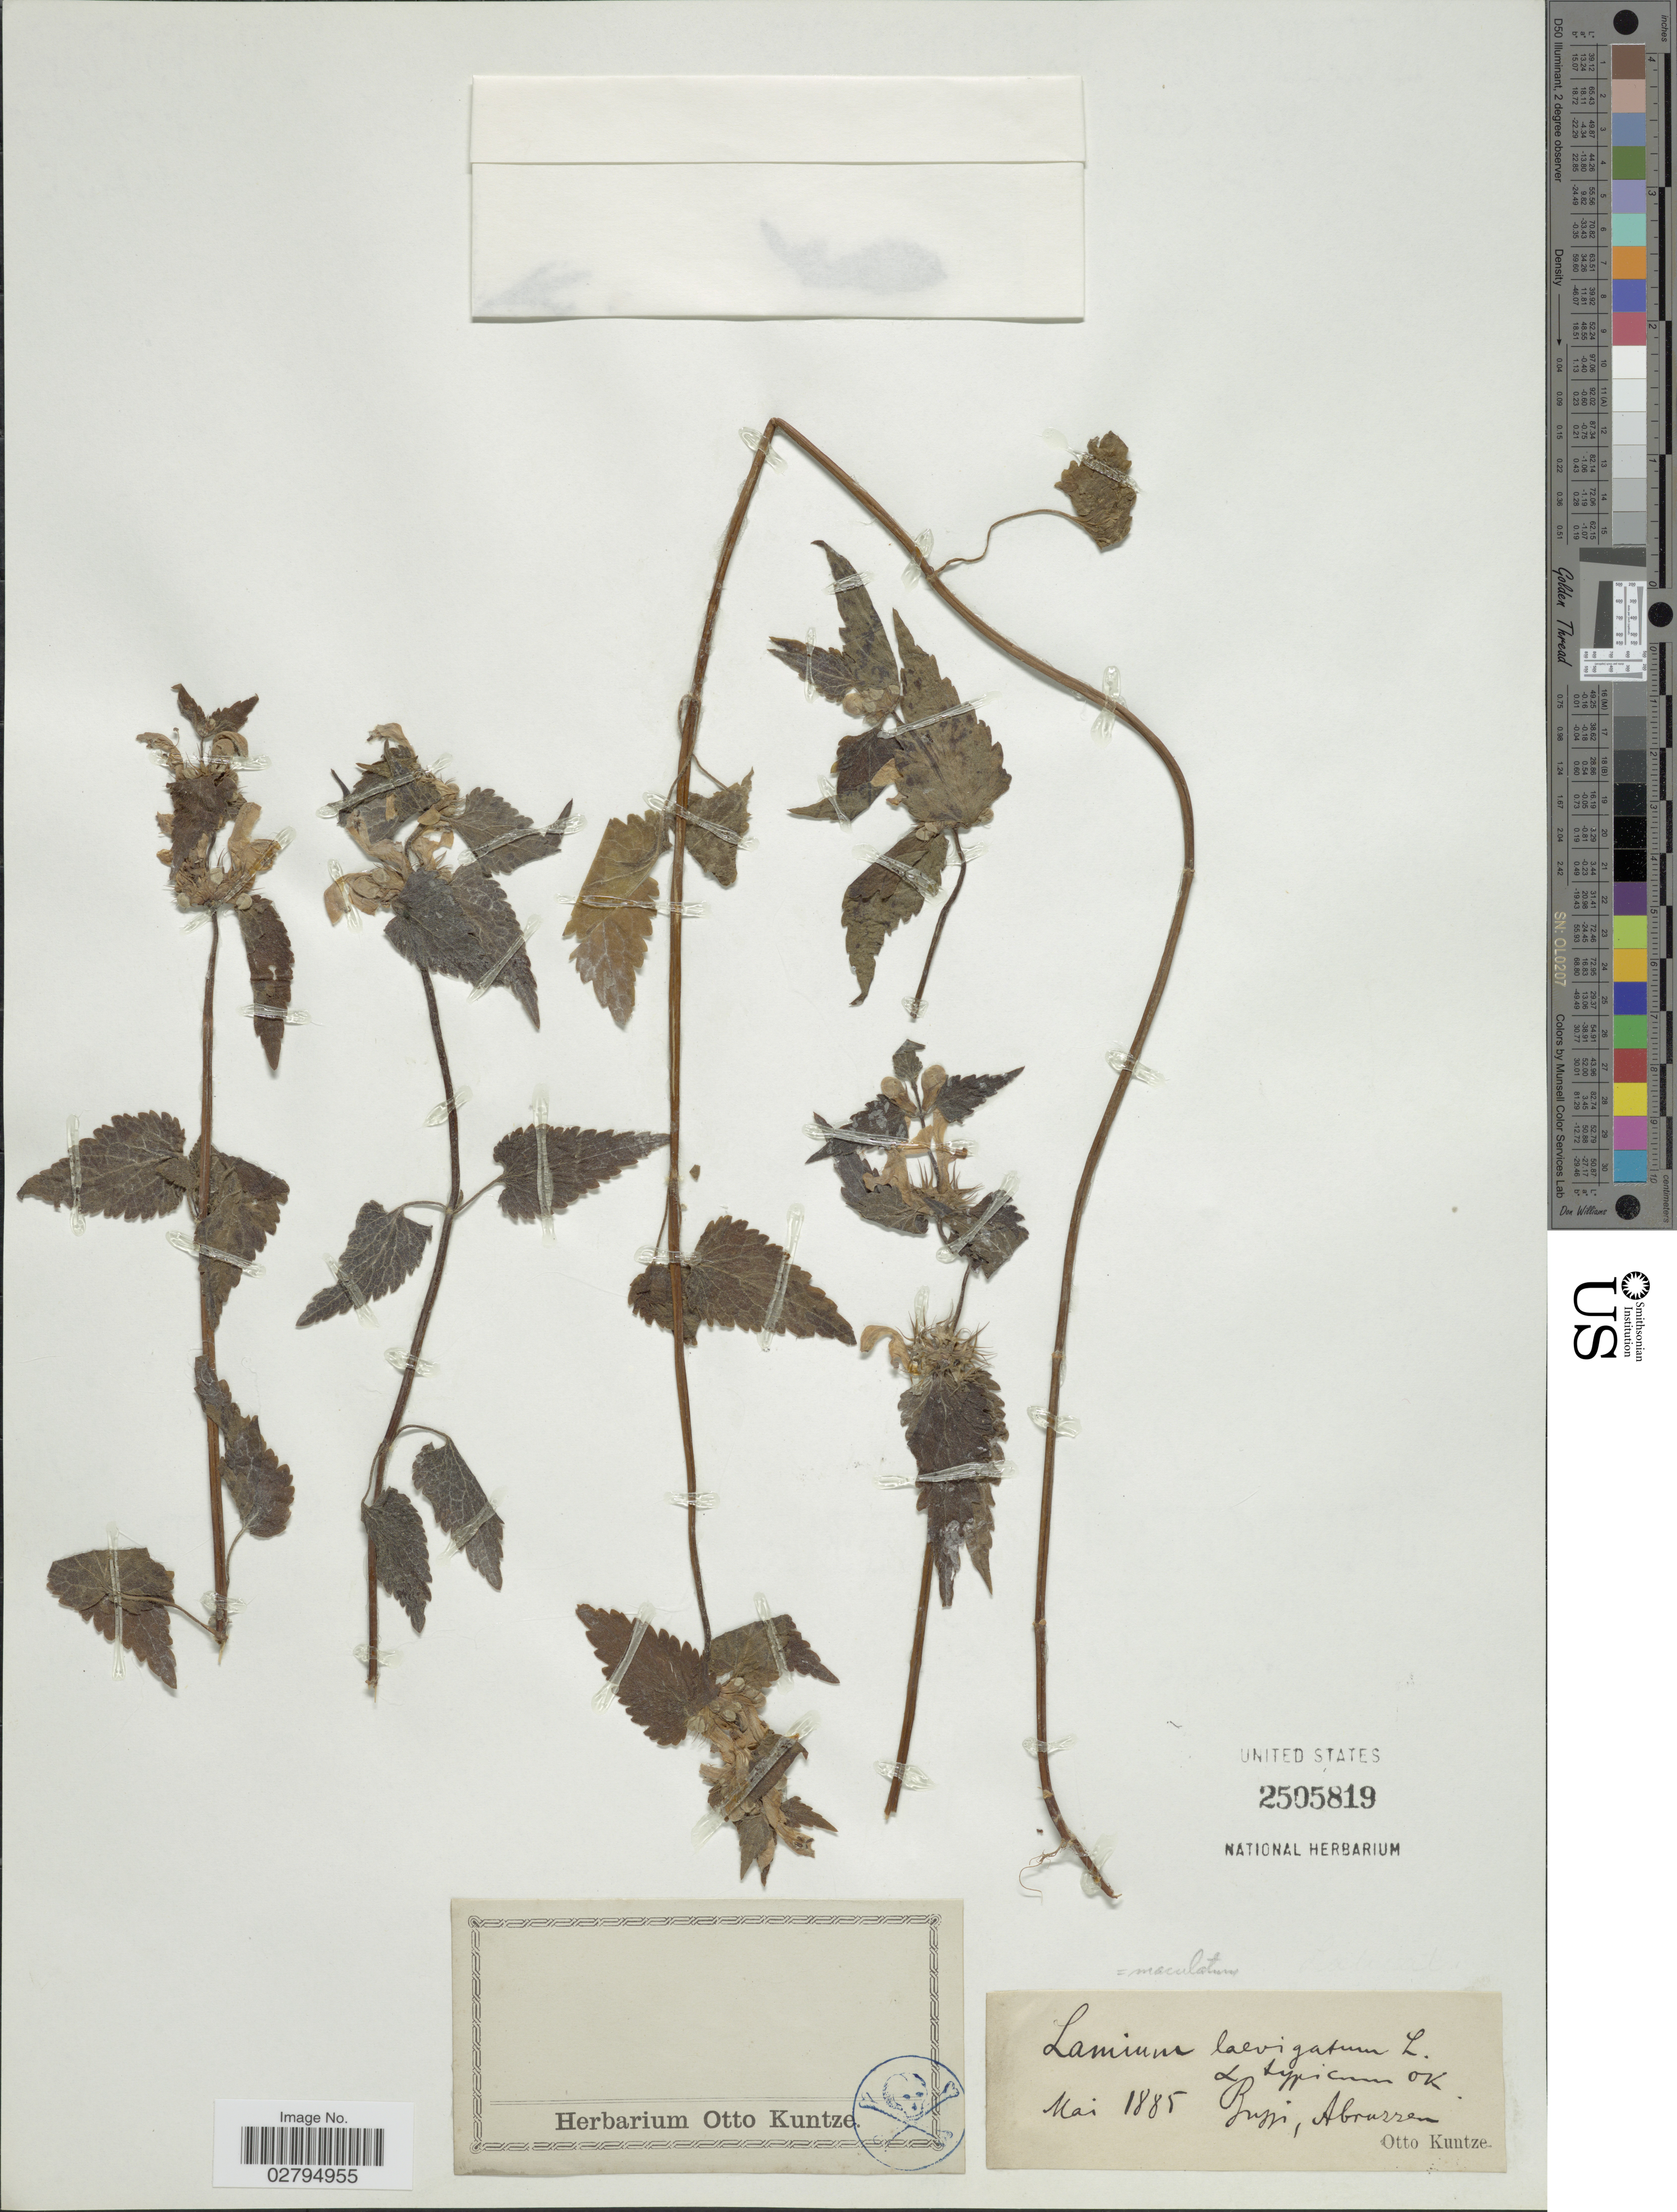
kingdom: Plantae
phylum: Tracheophyta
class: Magnoliopsida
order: Lamiales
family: Lamiaceae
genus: Lamium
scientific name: Lamium maculatum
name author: (L.) L.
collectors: C.E.O. Kuntze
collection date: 1885-05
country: Italy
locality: Bussi, Abruzzen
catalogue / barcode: US 2505819